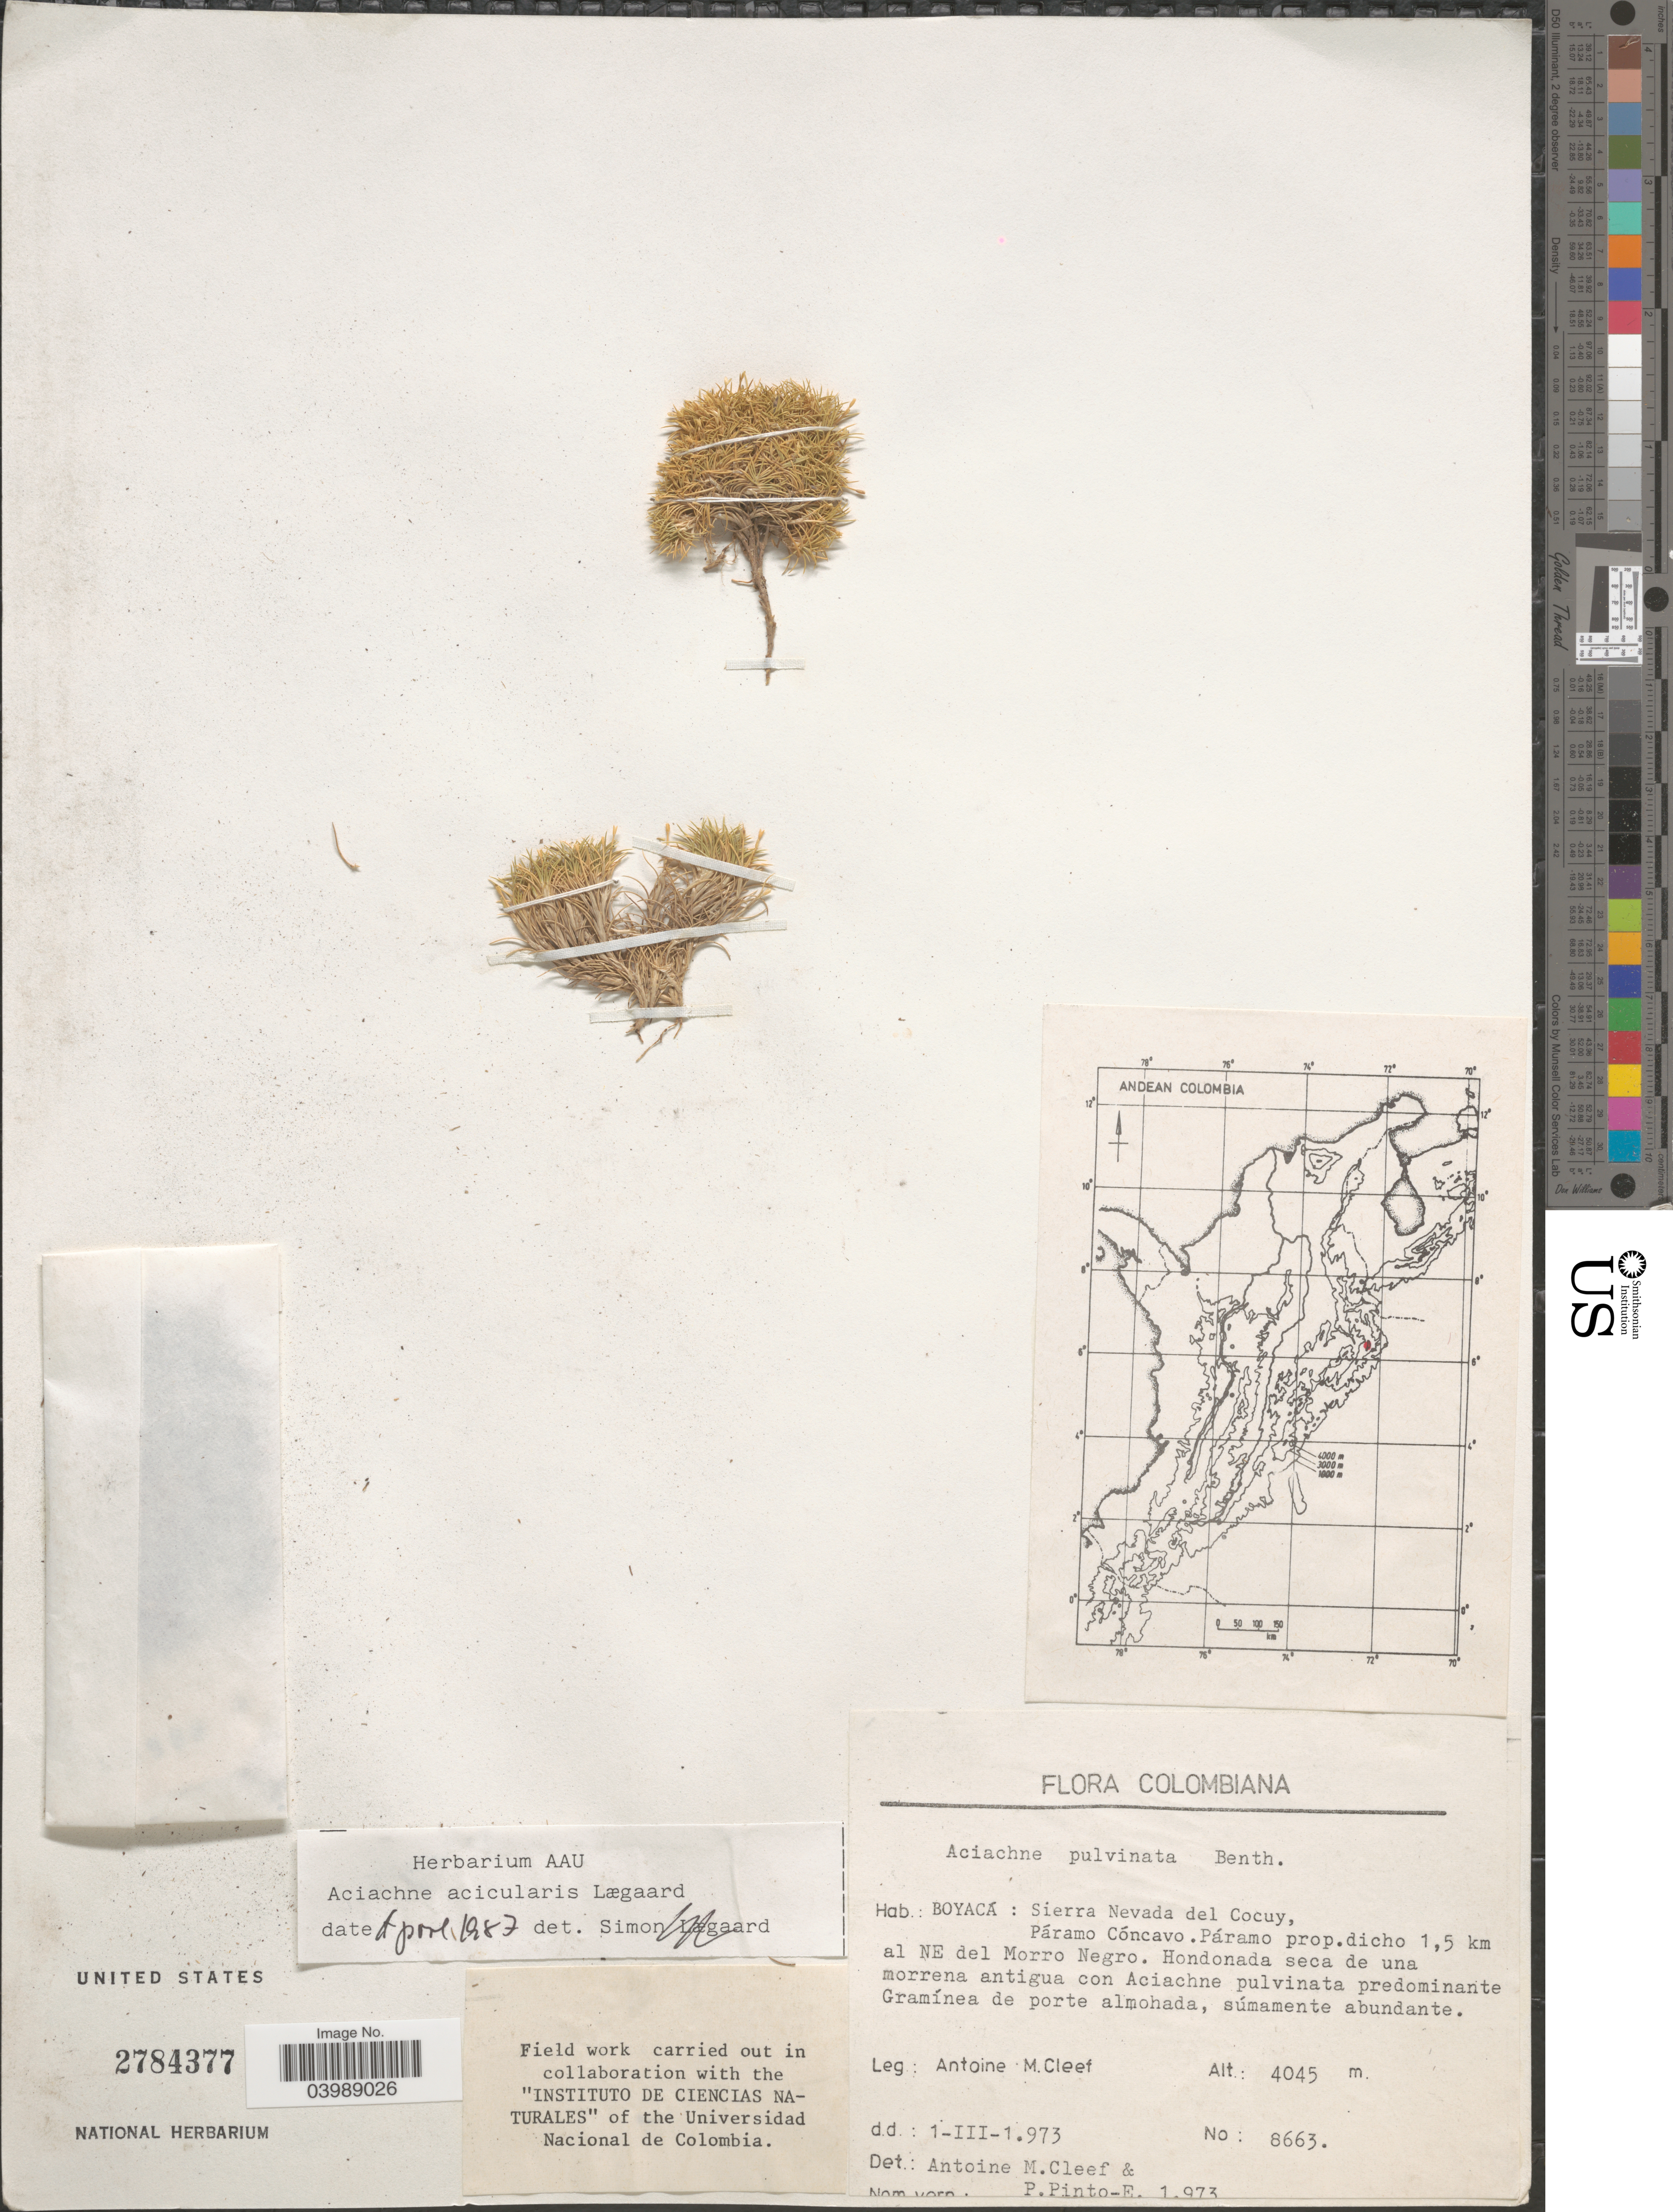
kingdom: Plantae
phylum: Tracheophyta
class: Liliopsida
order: Poales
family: Poaceae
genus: Aciachne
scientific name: Aciachne acicularis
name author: Lægaard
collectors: A. M. Cleef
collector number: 8663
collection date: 1973-03-01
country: Colombia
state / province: Boyacá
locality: Sierra Nevada del Cocuy, Páramo Cóncavo. Páramo prop.dicho 1,5 km al NE del Morro Negro.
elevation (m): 4045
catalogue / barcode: US 2784377